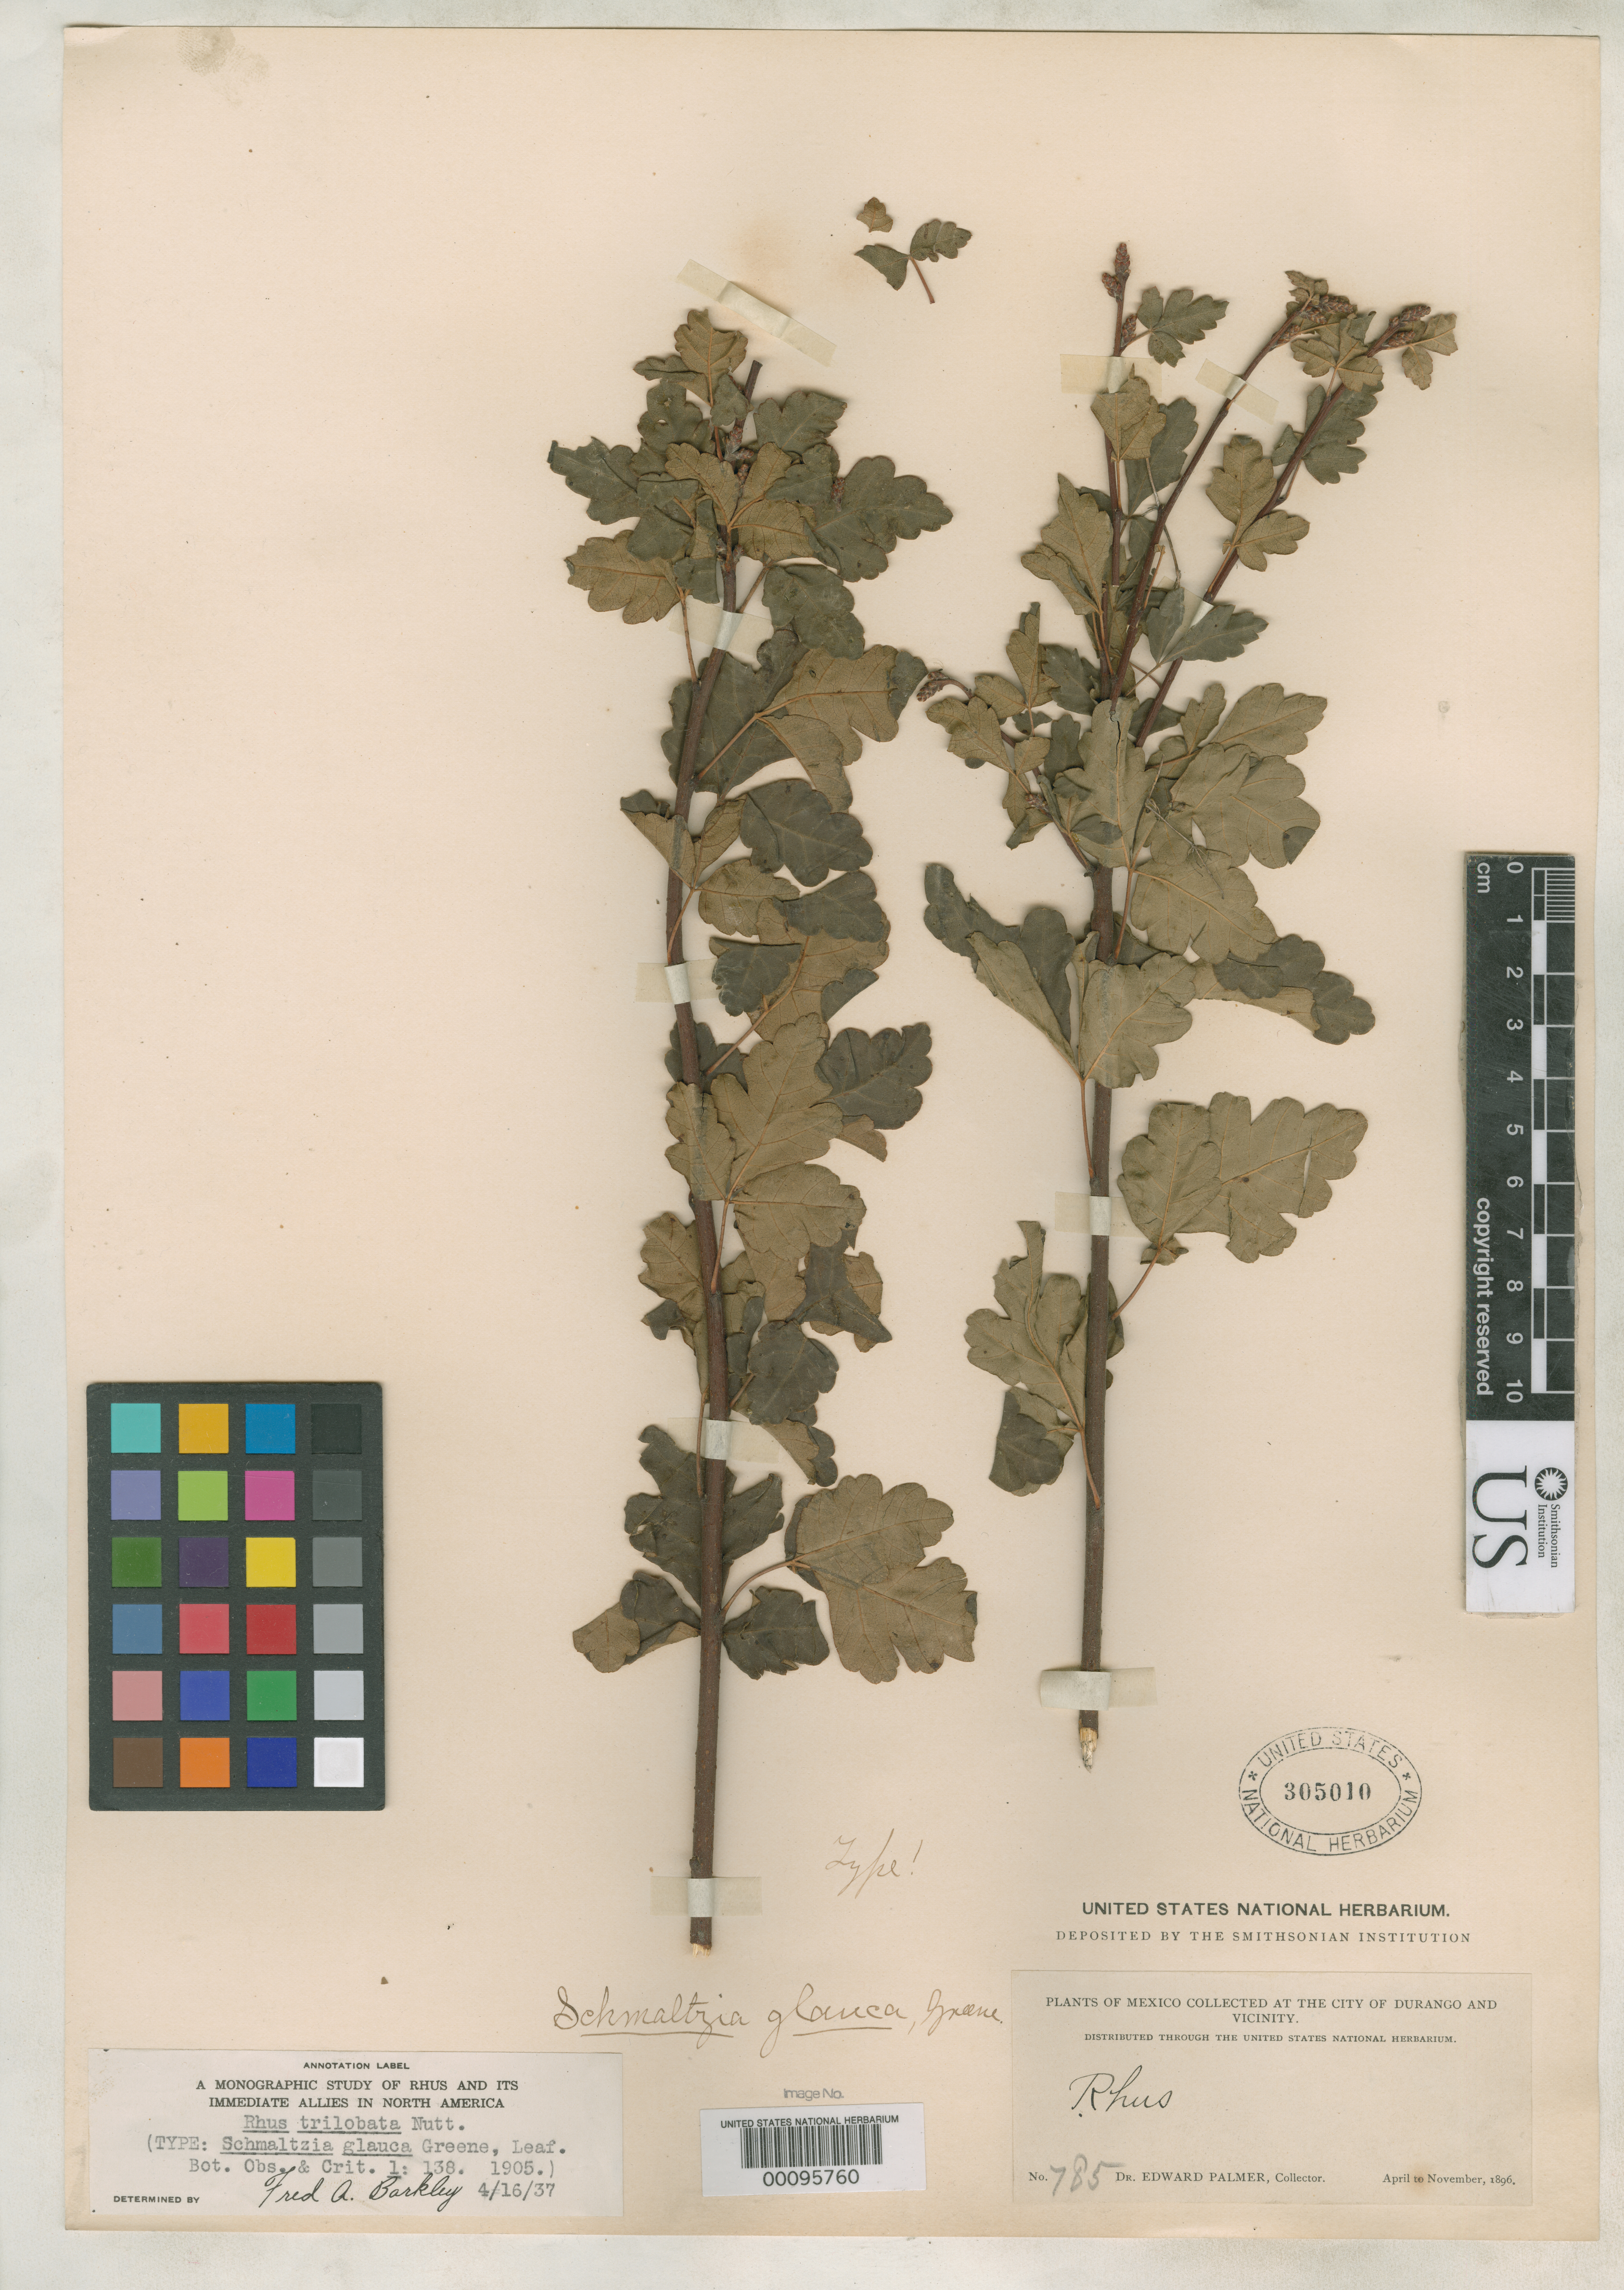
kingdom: Plantae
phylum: Tracheophyta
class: Magnoliopsida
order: Sapindales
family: Anacardiaceae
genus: Schmaltzia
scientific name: Schmaltzia glauca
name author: Greene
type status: Holotype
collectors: E. Palmer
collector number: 785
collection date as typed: Aug 1896 to -- Nov 1896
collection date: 1896-08/1896-11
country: Mexico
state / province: Durango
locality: Vicinity of Durango.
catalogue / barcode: US 305010